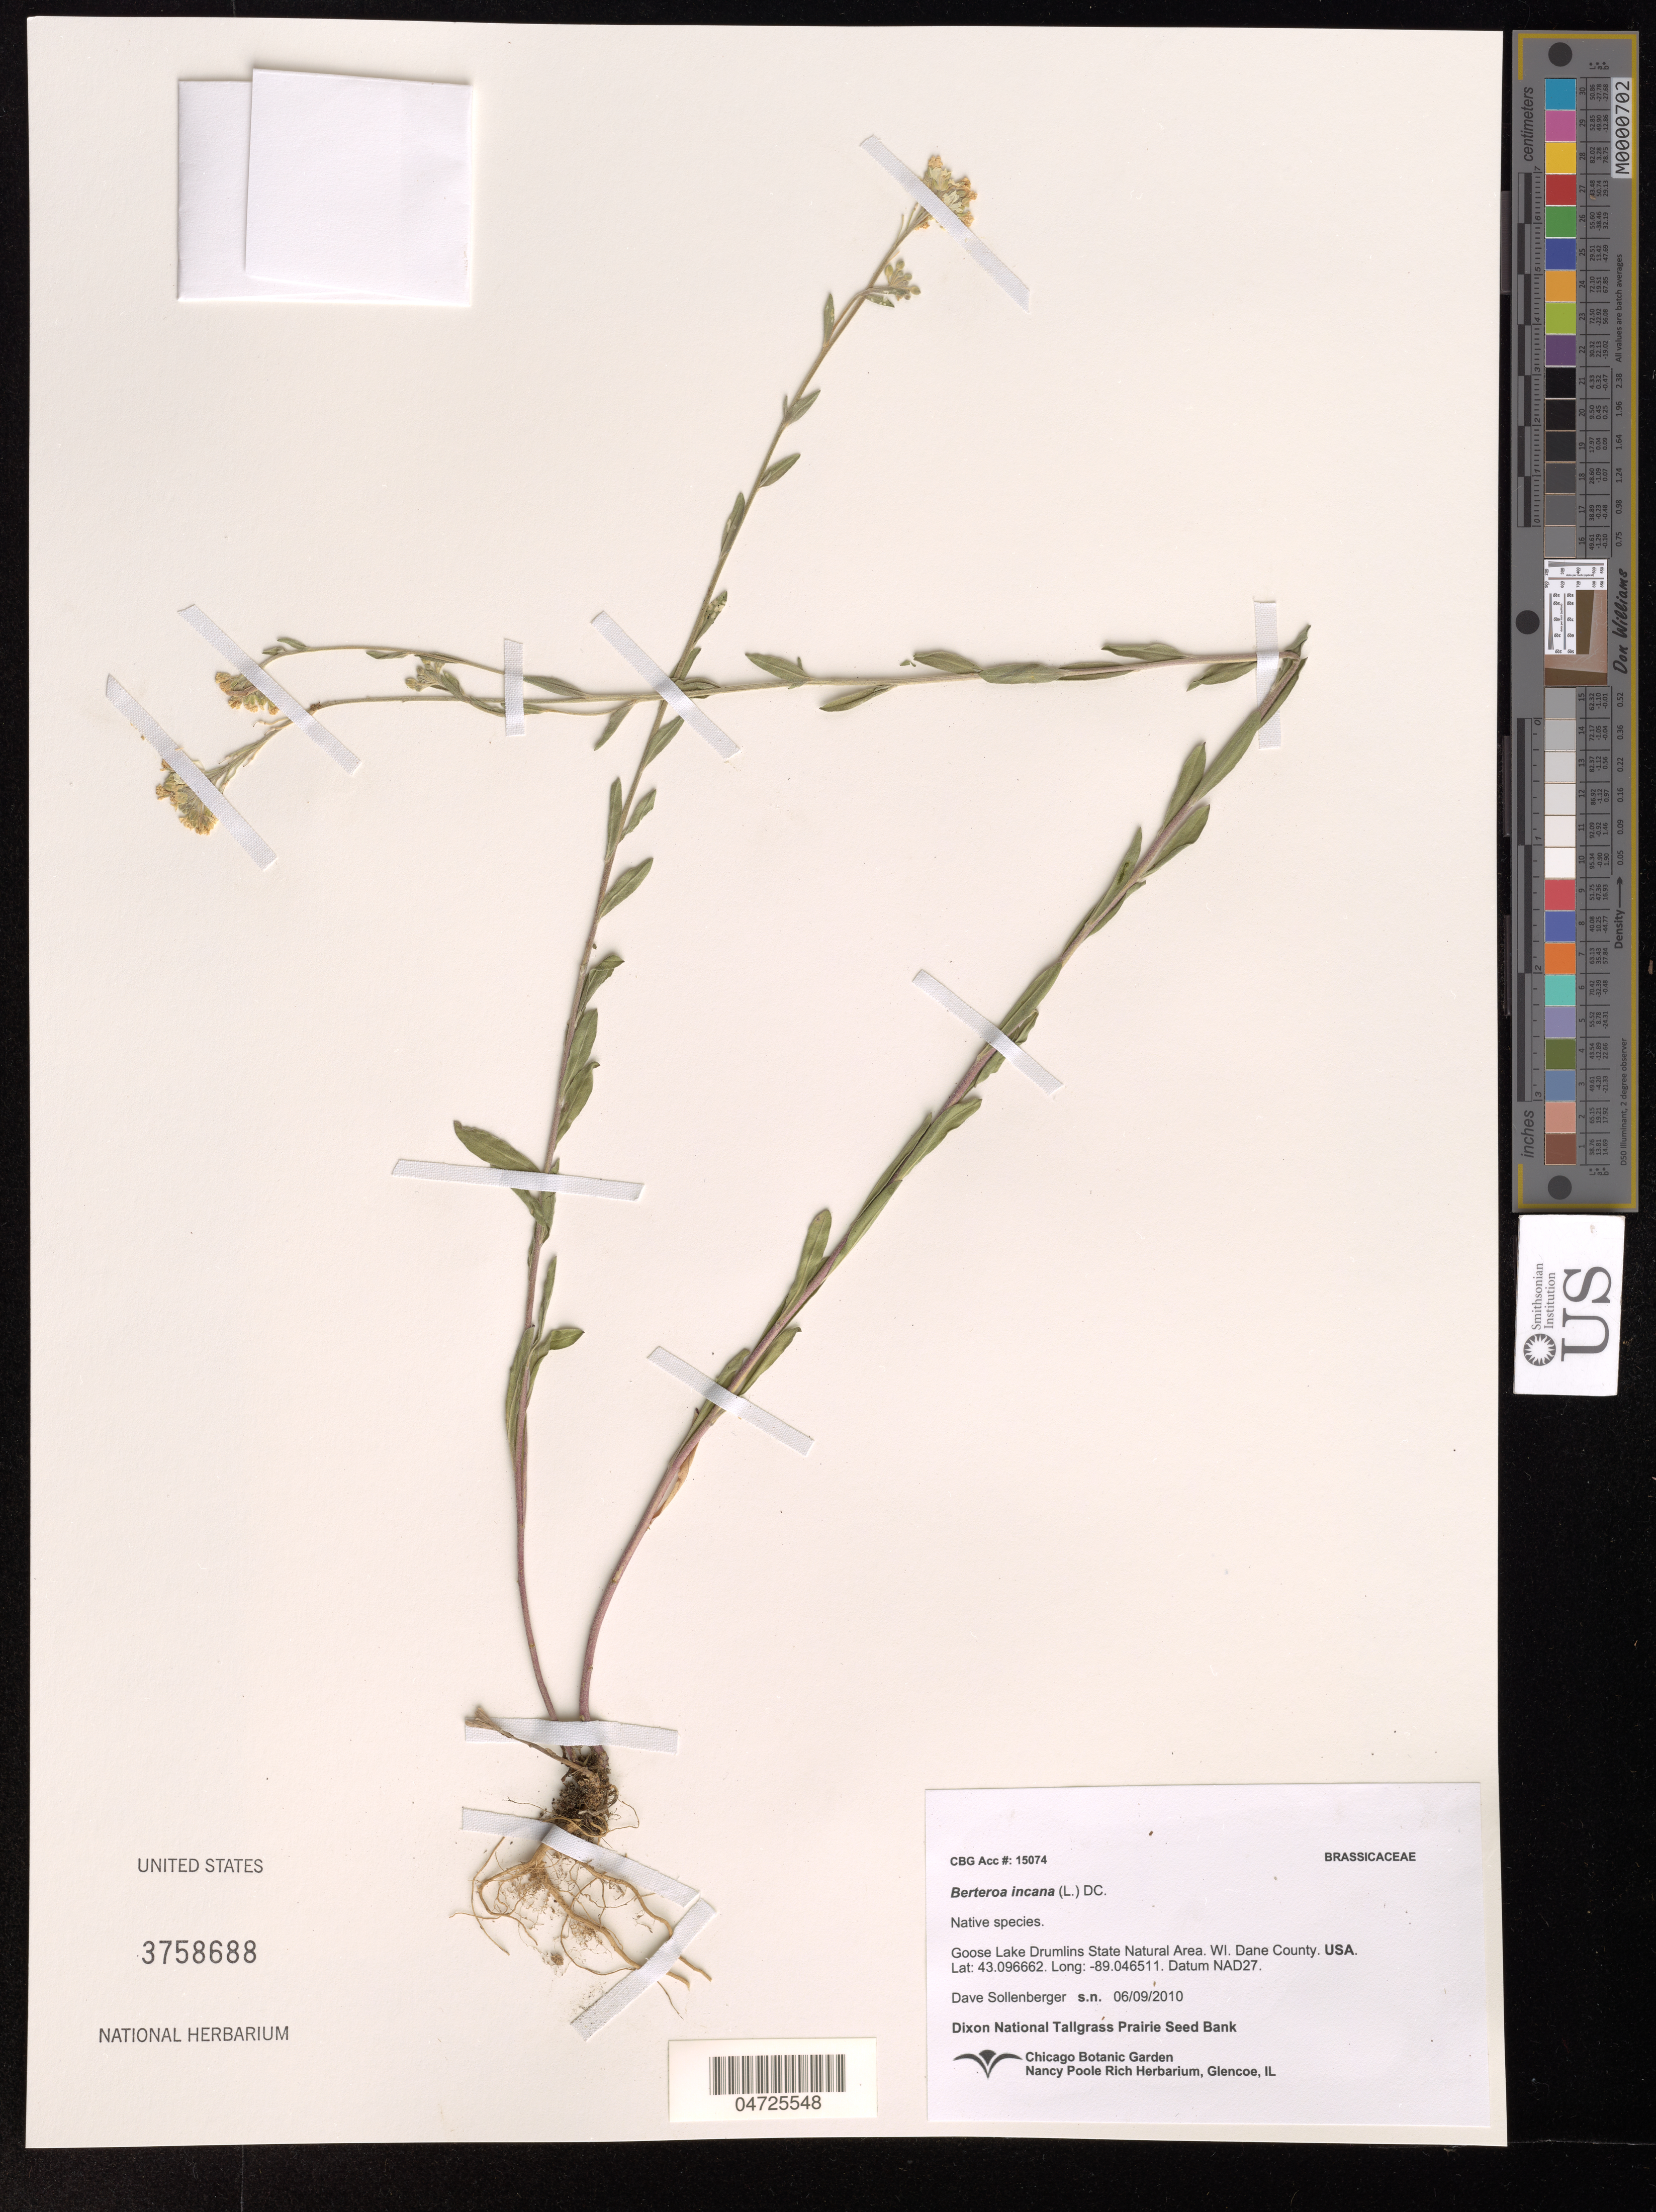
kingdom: Plantae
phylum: Tracheophyta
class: Magnoliopsida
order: Brassicales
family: Brassicaceae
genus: Berteroa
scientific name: Berteroa incana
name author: (L.) DC.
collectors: D. Sollenberger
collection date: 2010-06-09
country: United States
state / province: Wisconsin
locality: Goose Lake Drumlins State Natural Area. Dane County. Datum NAD27.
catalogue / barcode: US 3758688